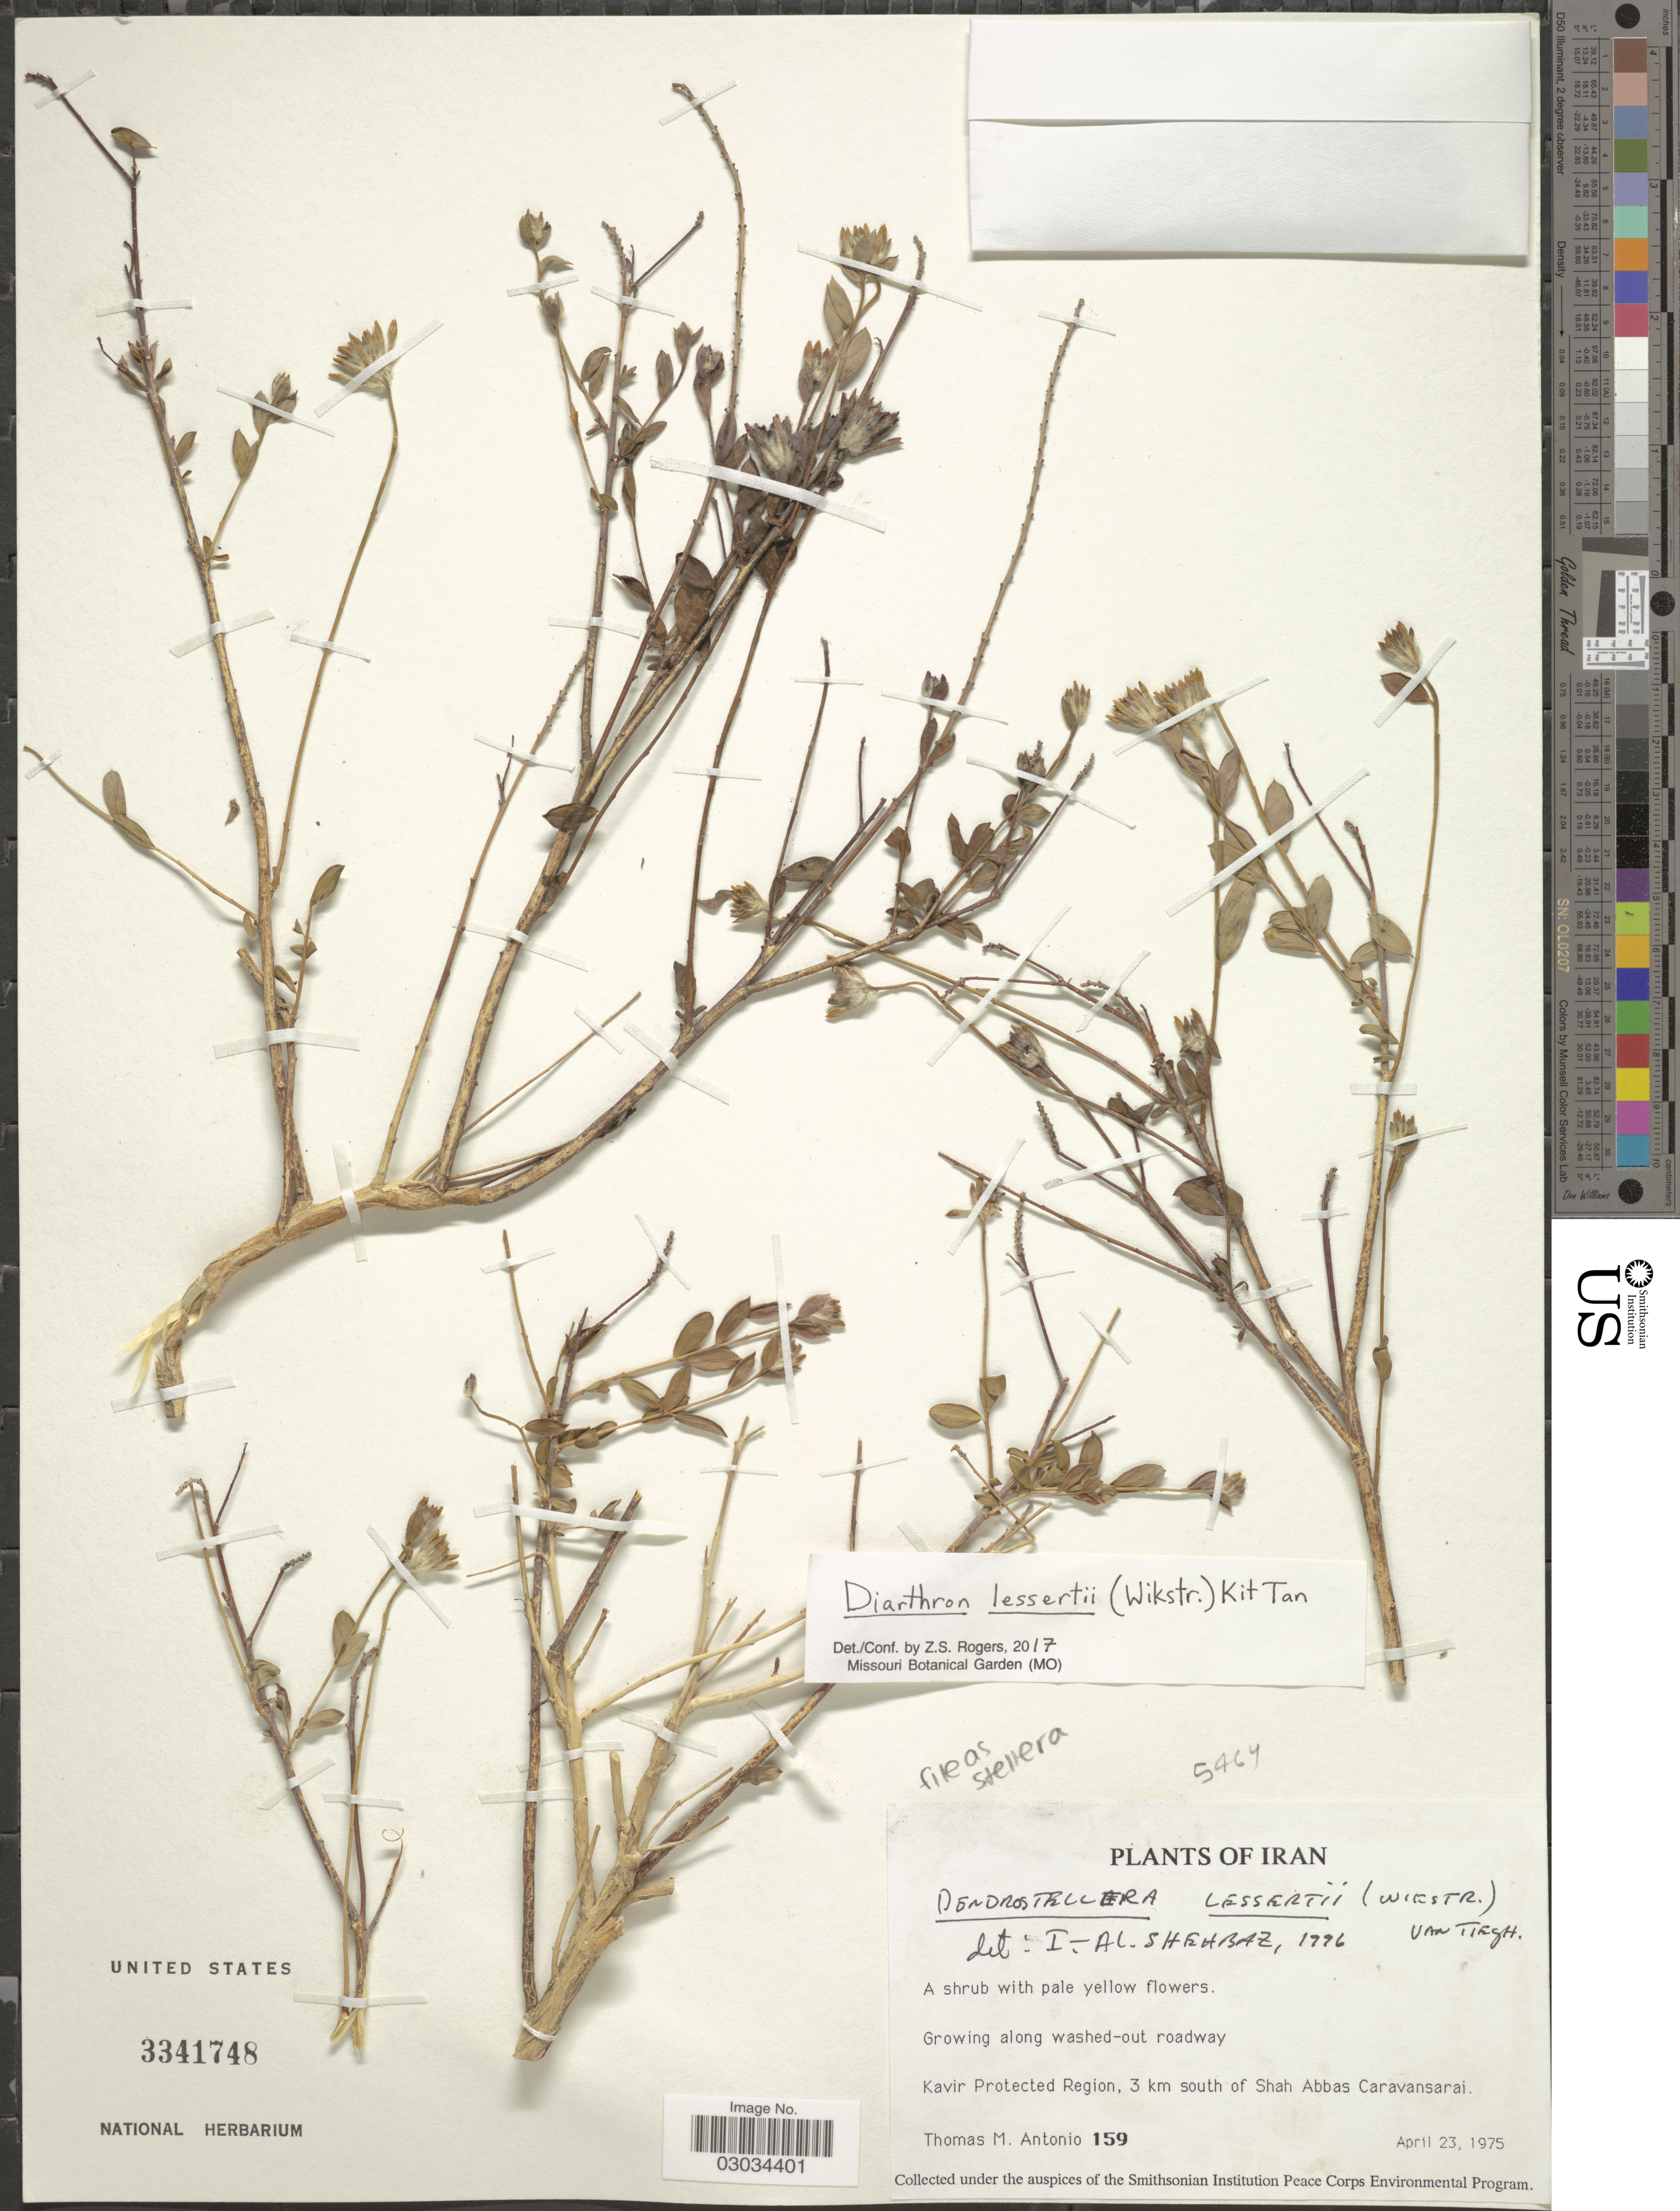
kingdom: Plantae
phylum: Tracheophyta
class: Magnoliopsida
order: Malvales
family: Thymelaeaceae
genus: Diarthron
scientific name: Diarthron lessertii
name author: (Wikstr.) Kit Tan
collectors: T. Antonio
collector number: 159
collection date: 1975-04-23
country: Iran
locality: Kavir Protected Region, 3 km south of Shah Abbas Caravansarai.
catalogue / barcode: US 3341748